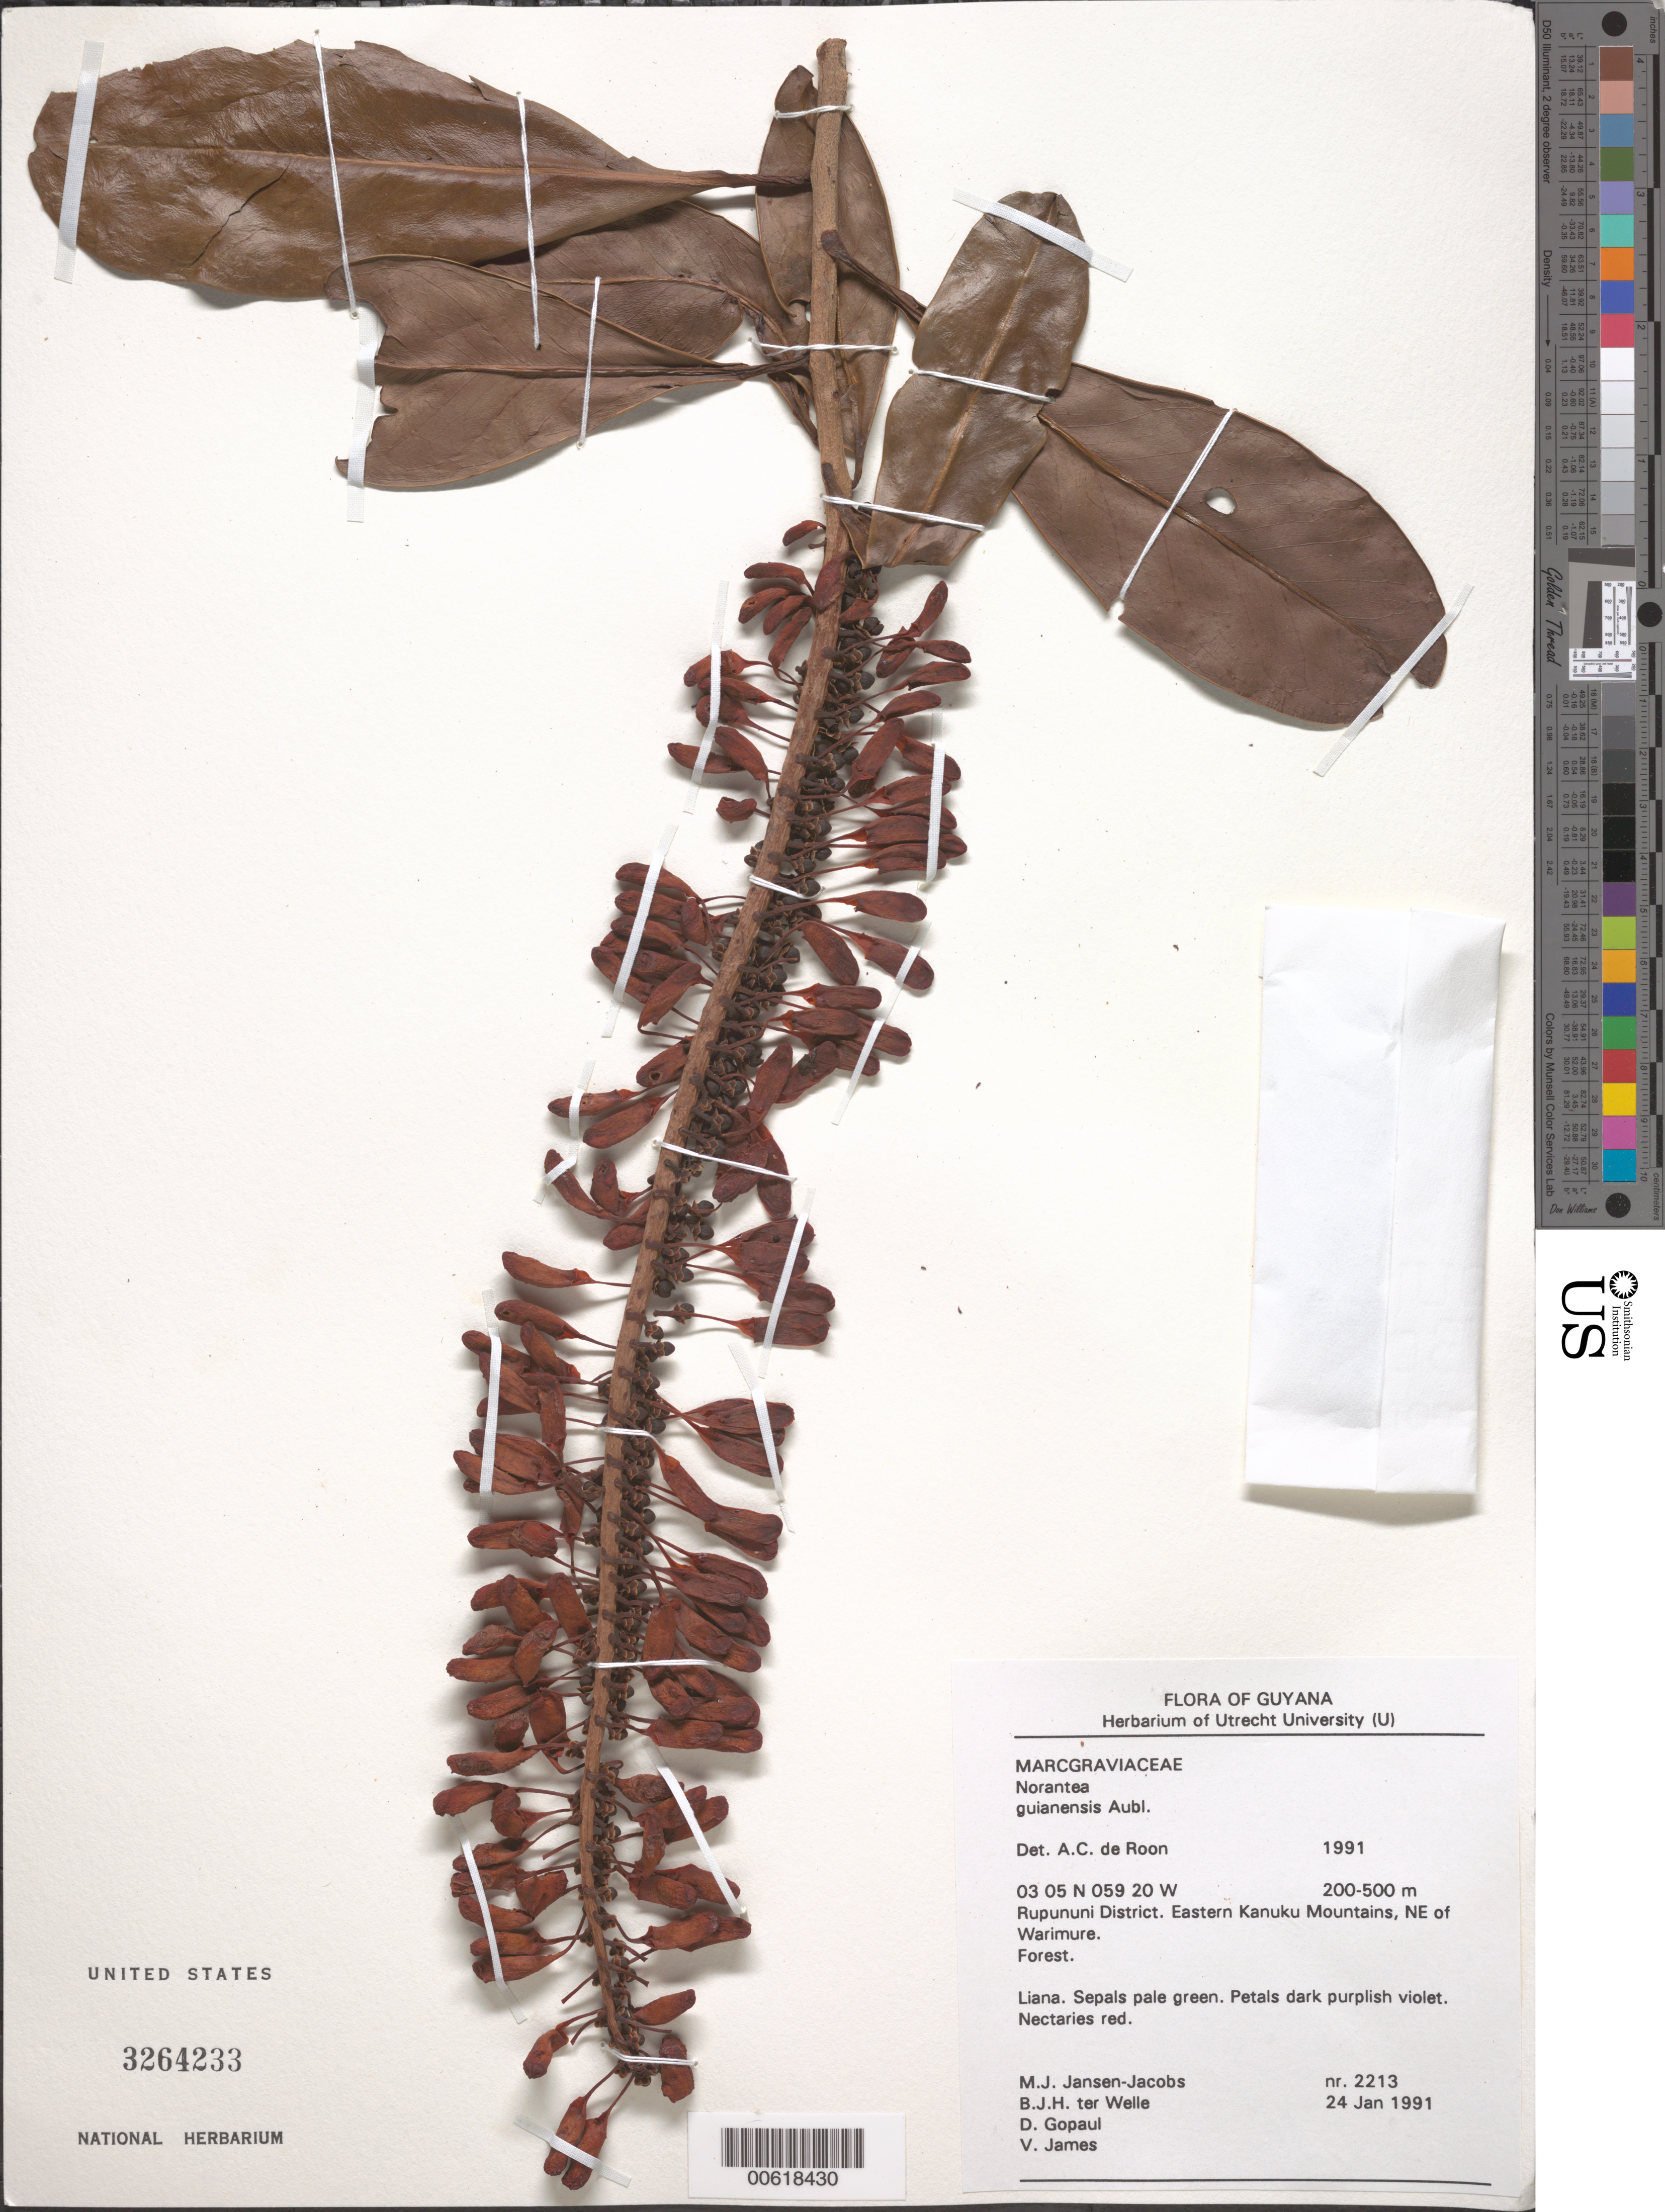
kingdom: Plantae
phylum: Tracheophyta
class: Magnoliopsida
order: Ericales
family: Marcgraviaceae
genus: Norantea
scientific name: Norantea guianensis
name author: Aubl.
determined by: de Roon, A. C.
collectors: M. J. Jansen-Jacobs, B. Welle, D. Gopaul & V. James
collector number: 2213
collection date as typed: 24-Jan-91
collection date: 1991-01-24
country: Guyana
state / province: U. Takutu-U. Essequibo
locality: Warimure, NE of, eastern Kanuku Mts., Rupununi District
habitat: Forest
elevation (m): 200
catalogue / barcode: US 3264233